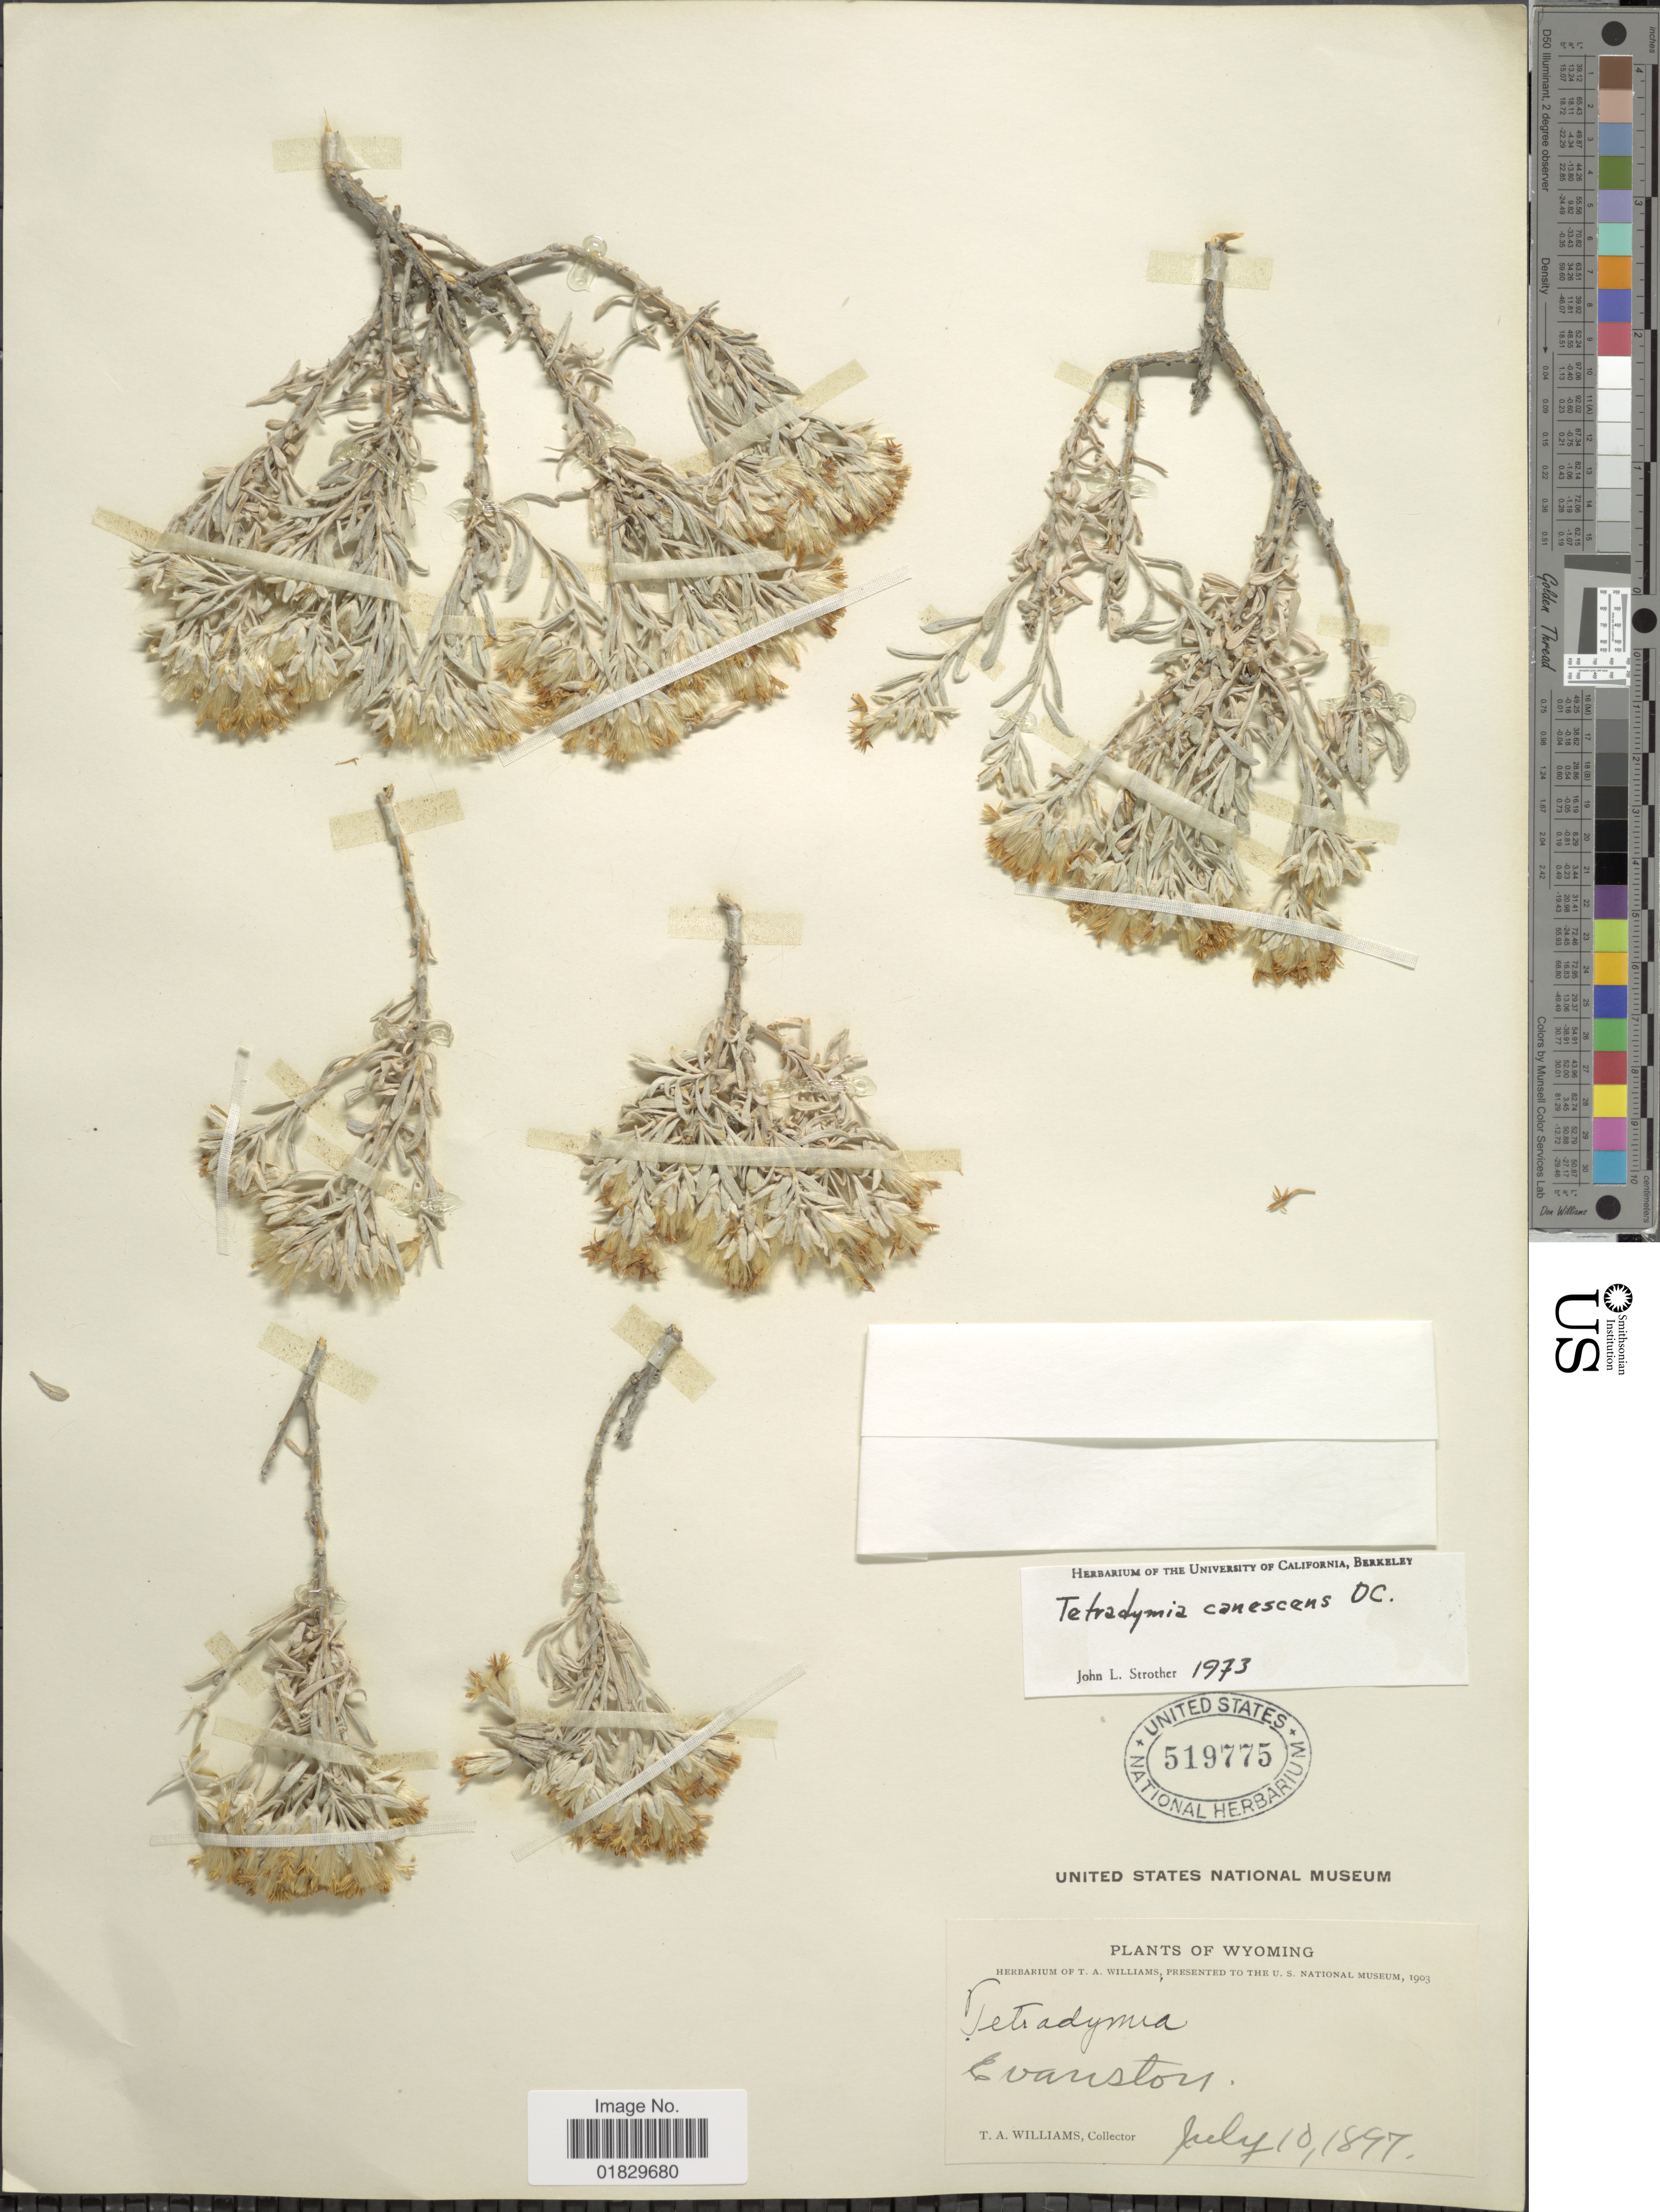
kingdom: Plantae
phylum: Tracheophyta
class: Magnoliopsida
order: Asterales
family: Asteraceae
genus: Tetradymia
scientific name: Tetradymia canescens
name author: DC.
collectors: T. A. Williams (herbarium)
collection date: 1897-07-10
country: United States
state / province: Wyoming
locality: Evanston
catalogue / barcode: US 519775